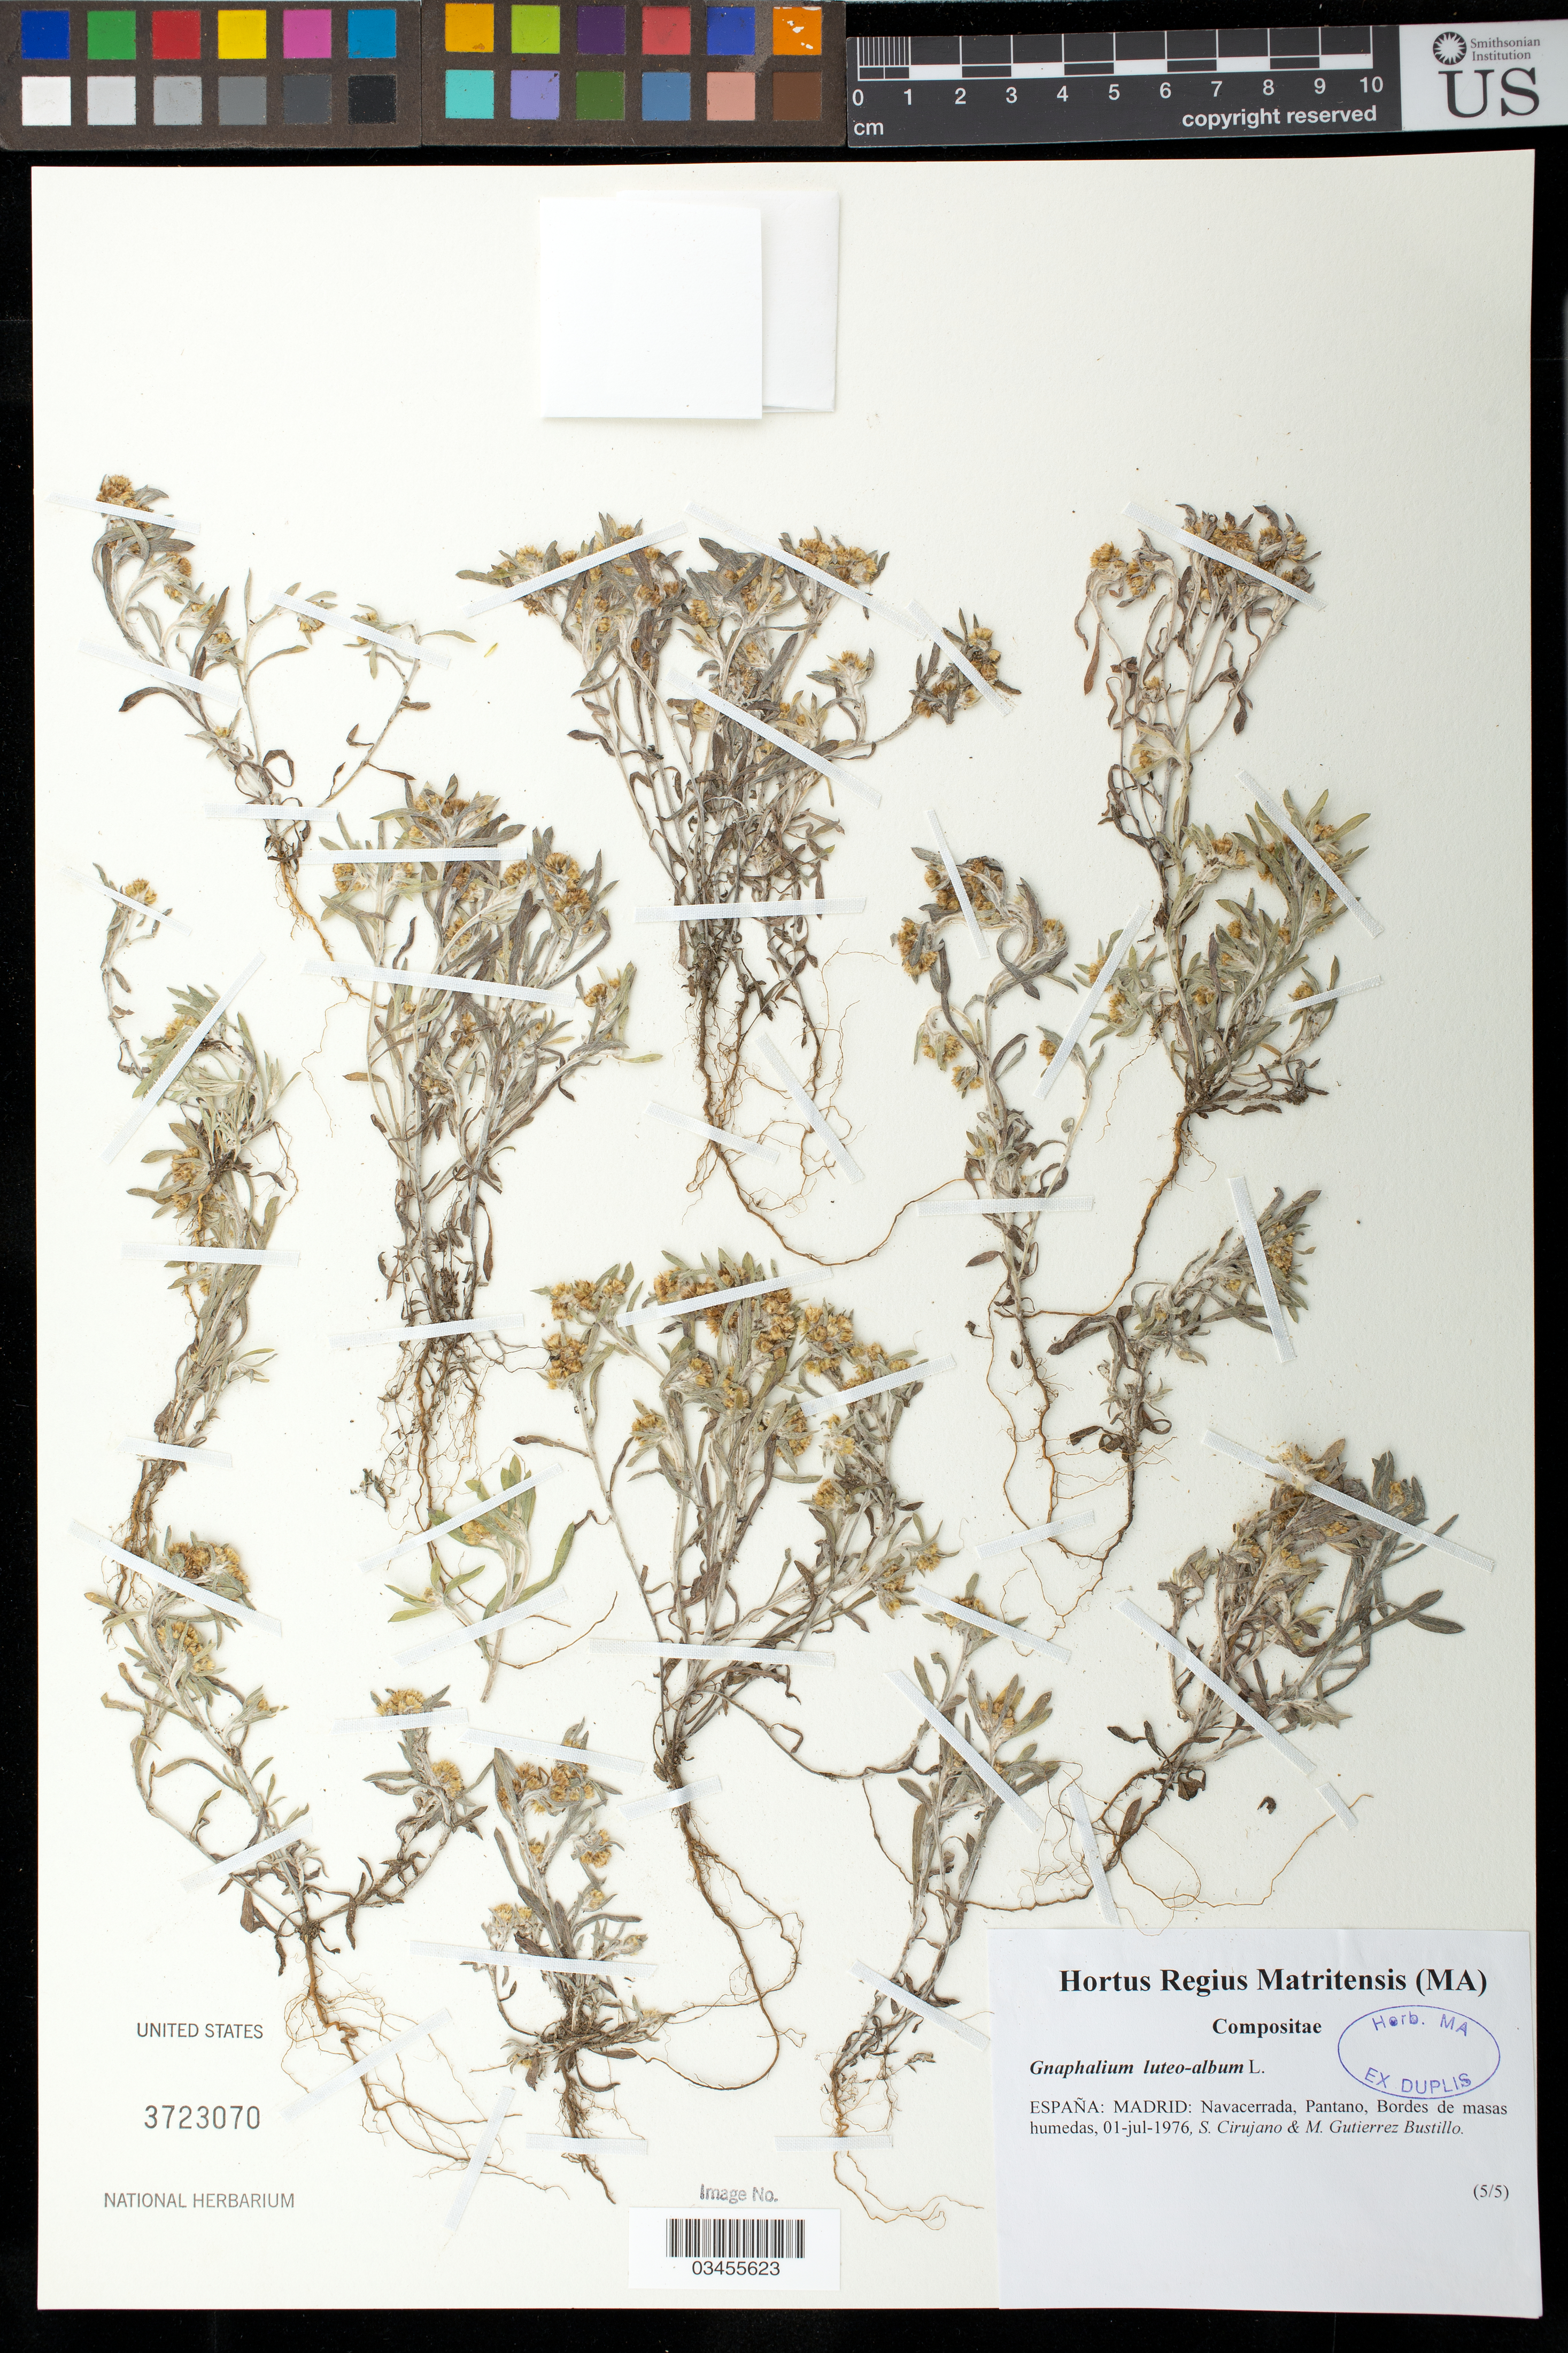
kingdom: Plantae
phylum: Tracheophyta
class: Magnoliopsida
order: Asterales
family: Asteraceae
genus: Gnaphalium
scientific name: Gnaphalium luteo-album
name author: L.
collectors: S. Cirujano & M. Bustillo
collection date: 1976-07-01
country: Spain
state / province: Madrid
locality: Navacerrada. Pantano.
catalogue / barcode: US 3723070